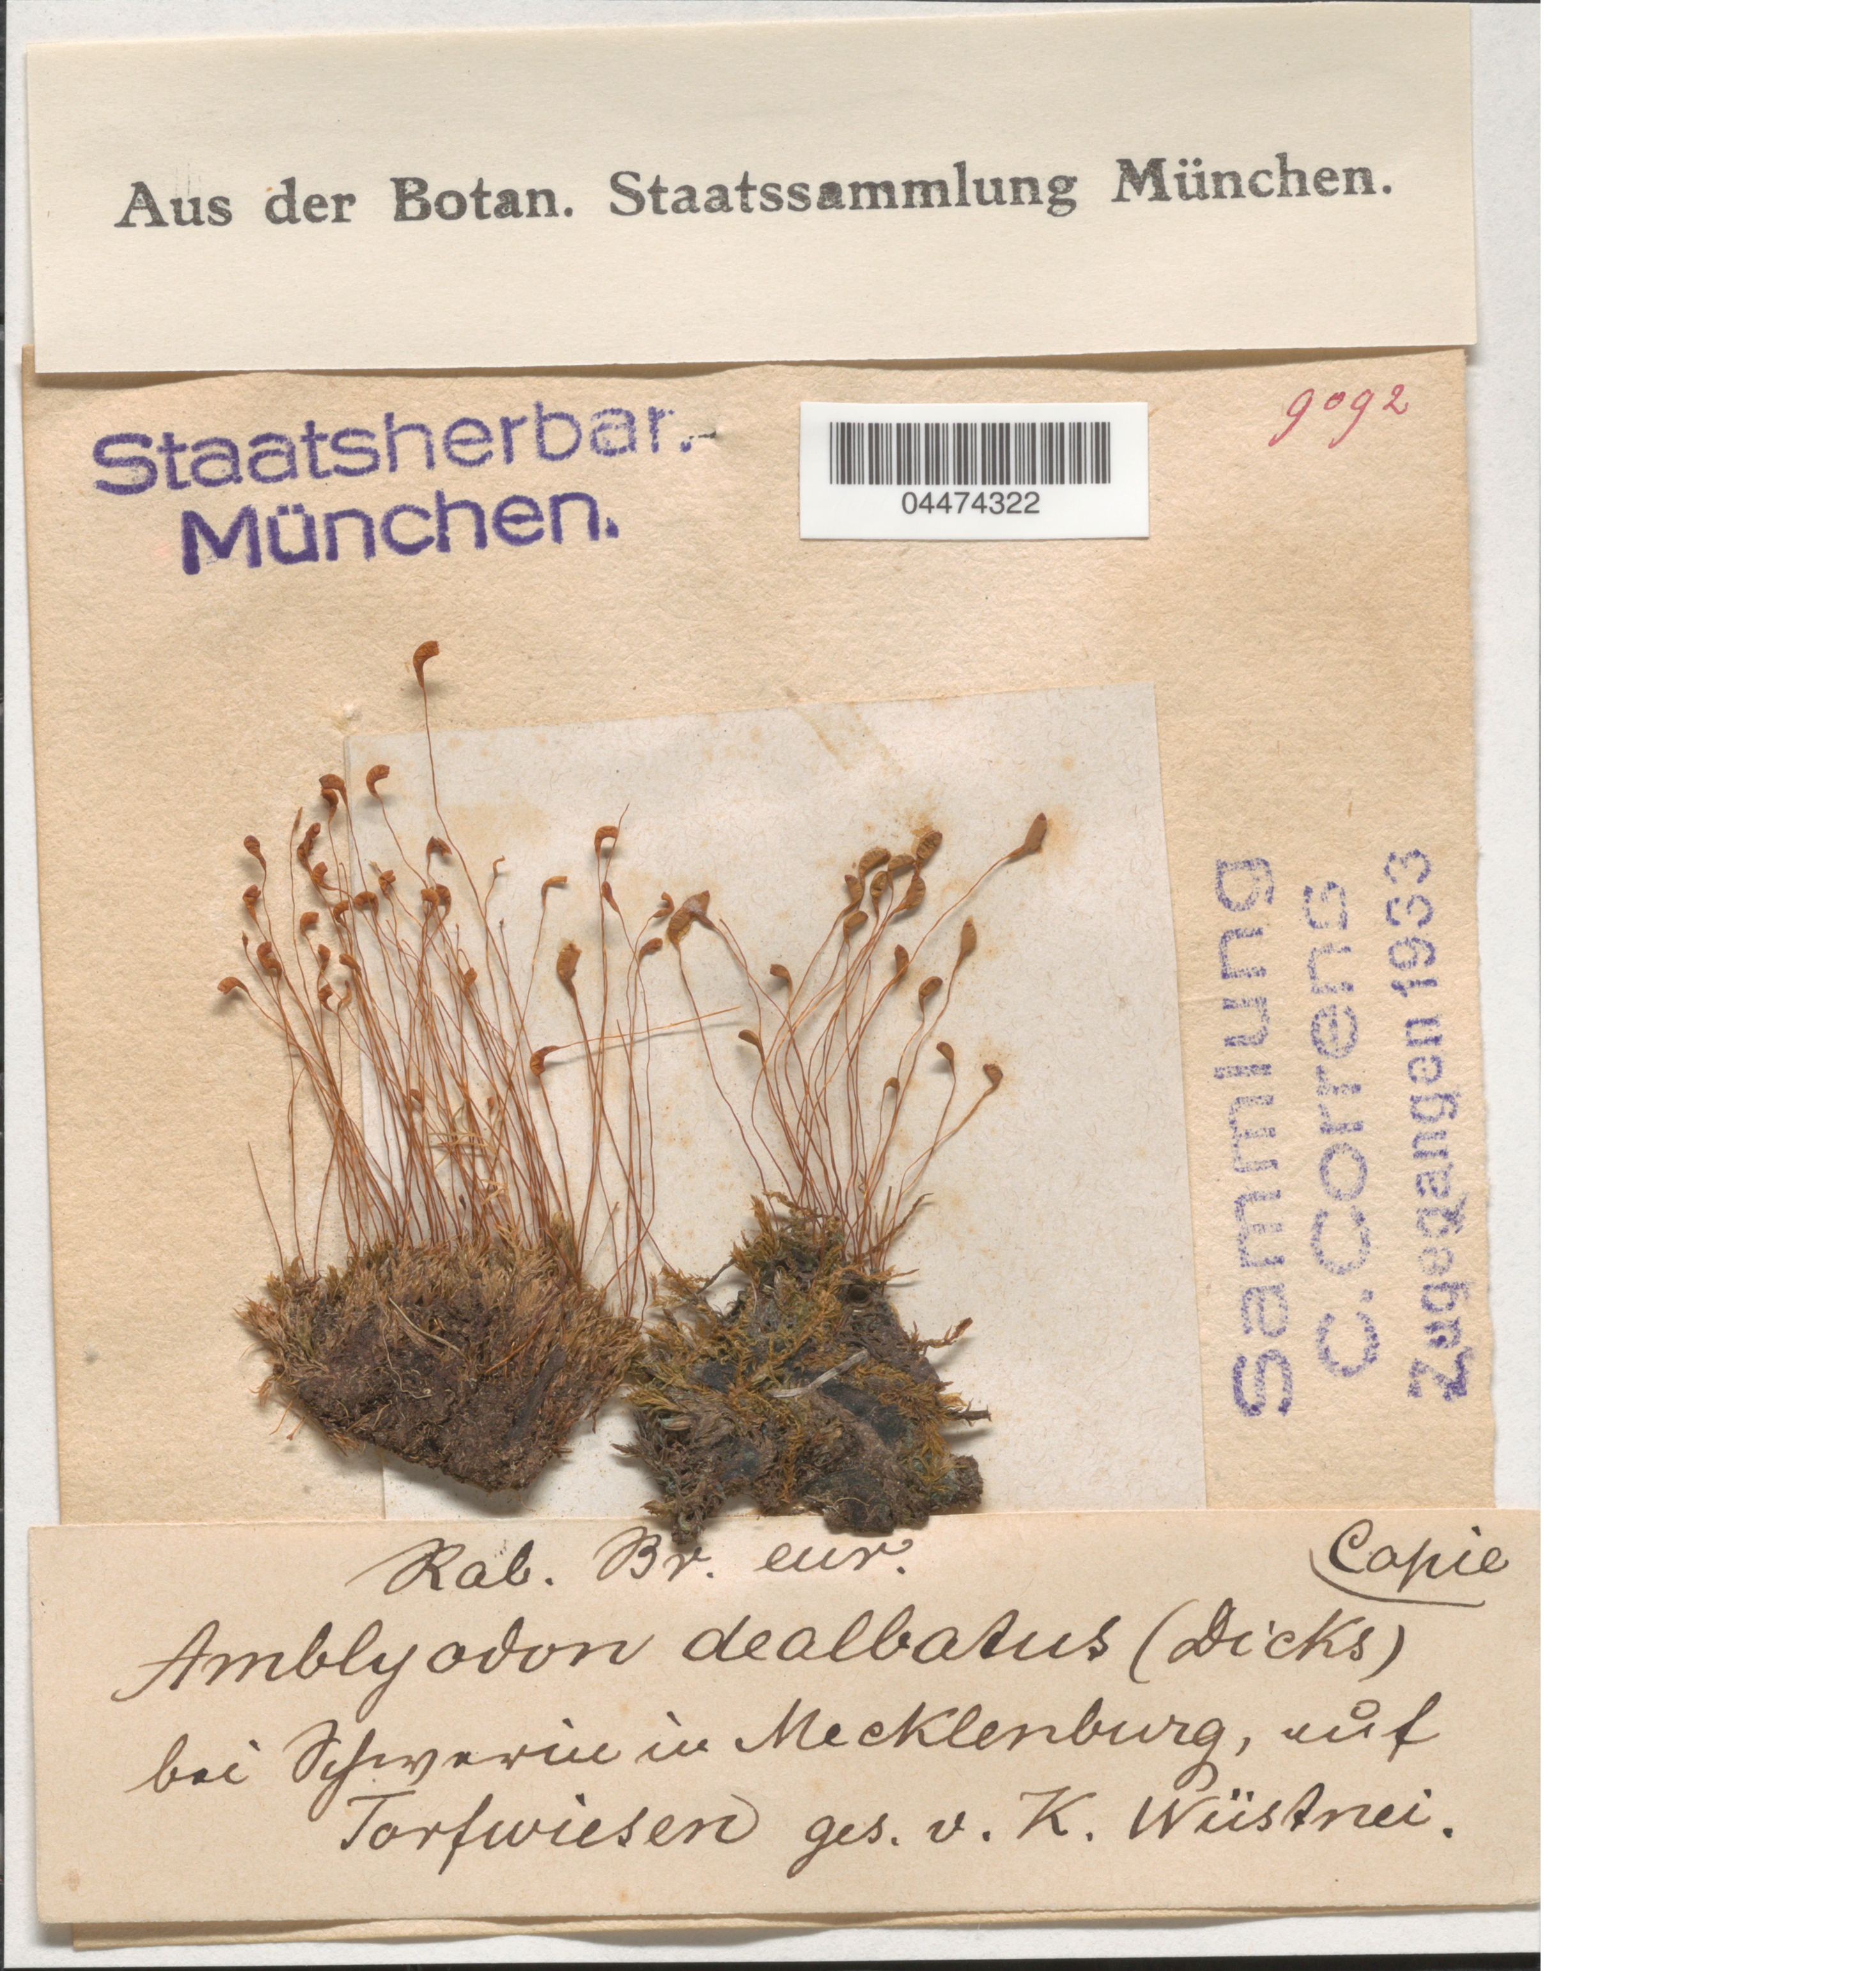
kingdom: Plantae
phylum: Bryophyta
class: Bryopsida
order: Splachnales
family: Meesiaceae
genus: Amblyodon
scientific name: Amblyodon dealbatus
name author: (Hedw.) P. Beauv.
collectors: K. Wüstnei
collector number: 9092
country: Germany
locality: Bei [illegible text] in Mecklenburg, uit Torfwiesen.